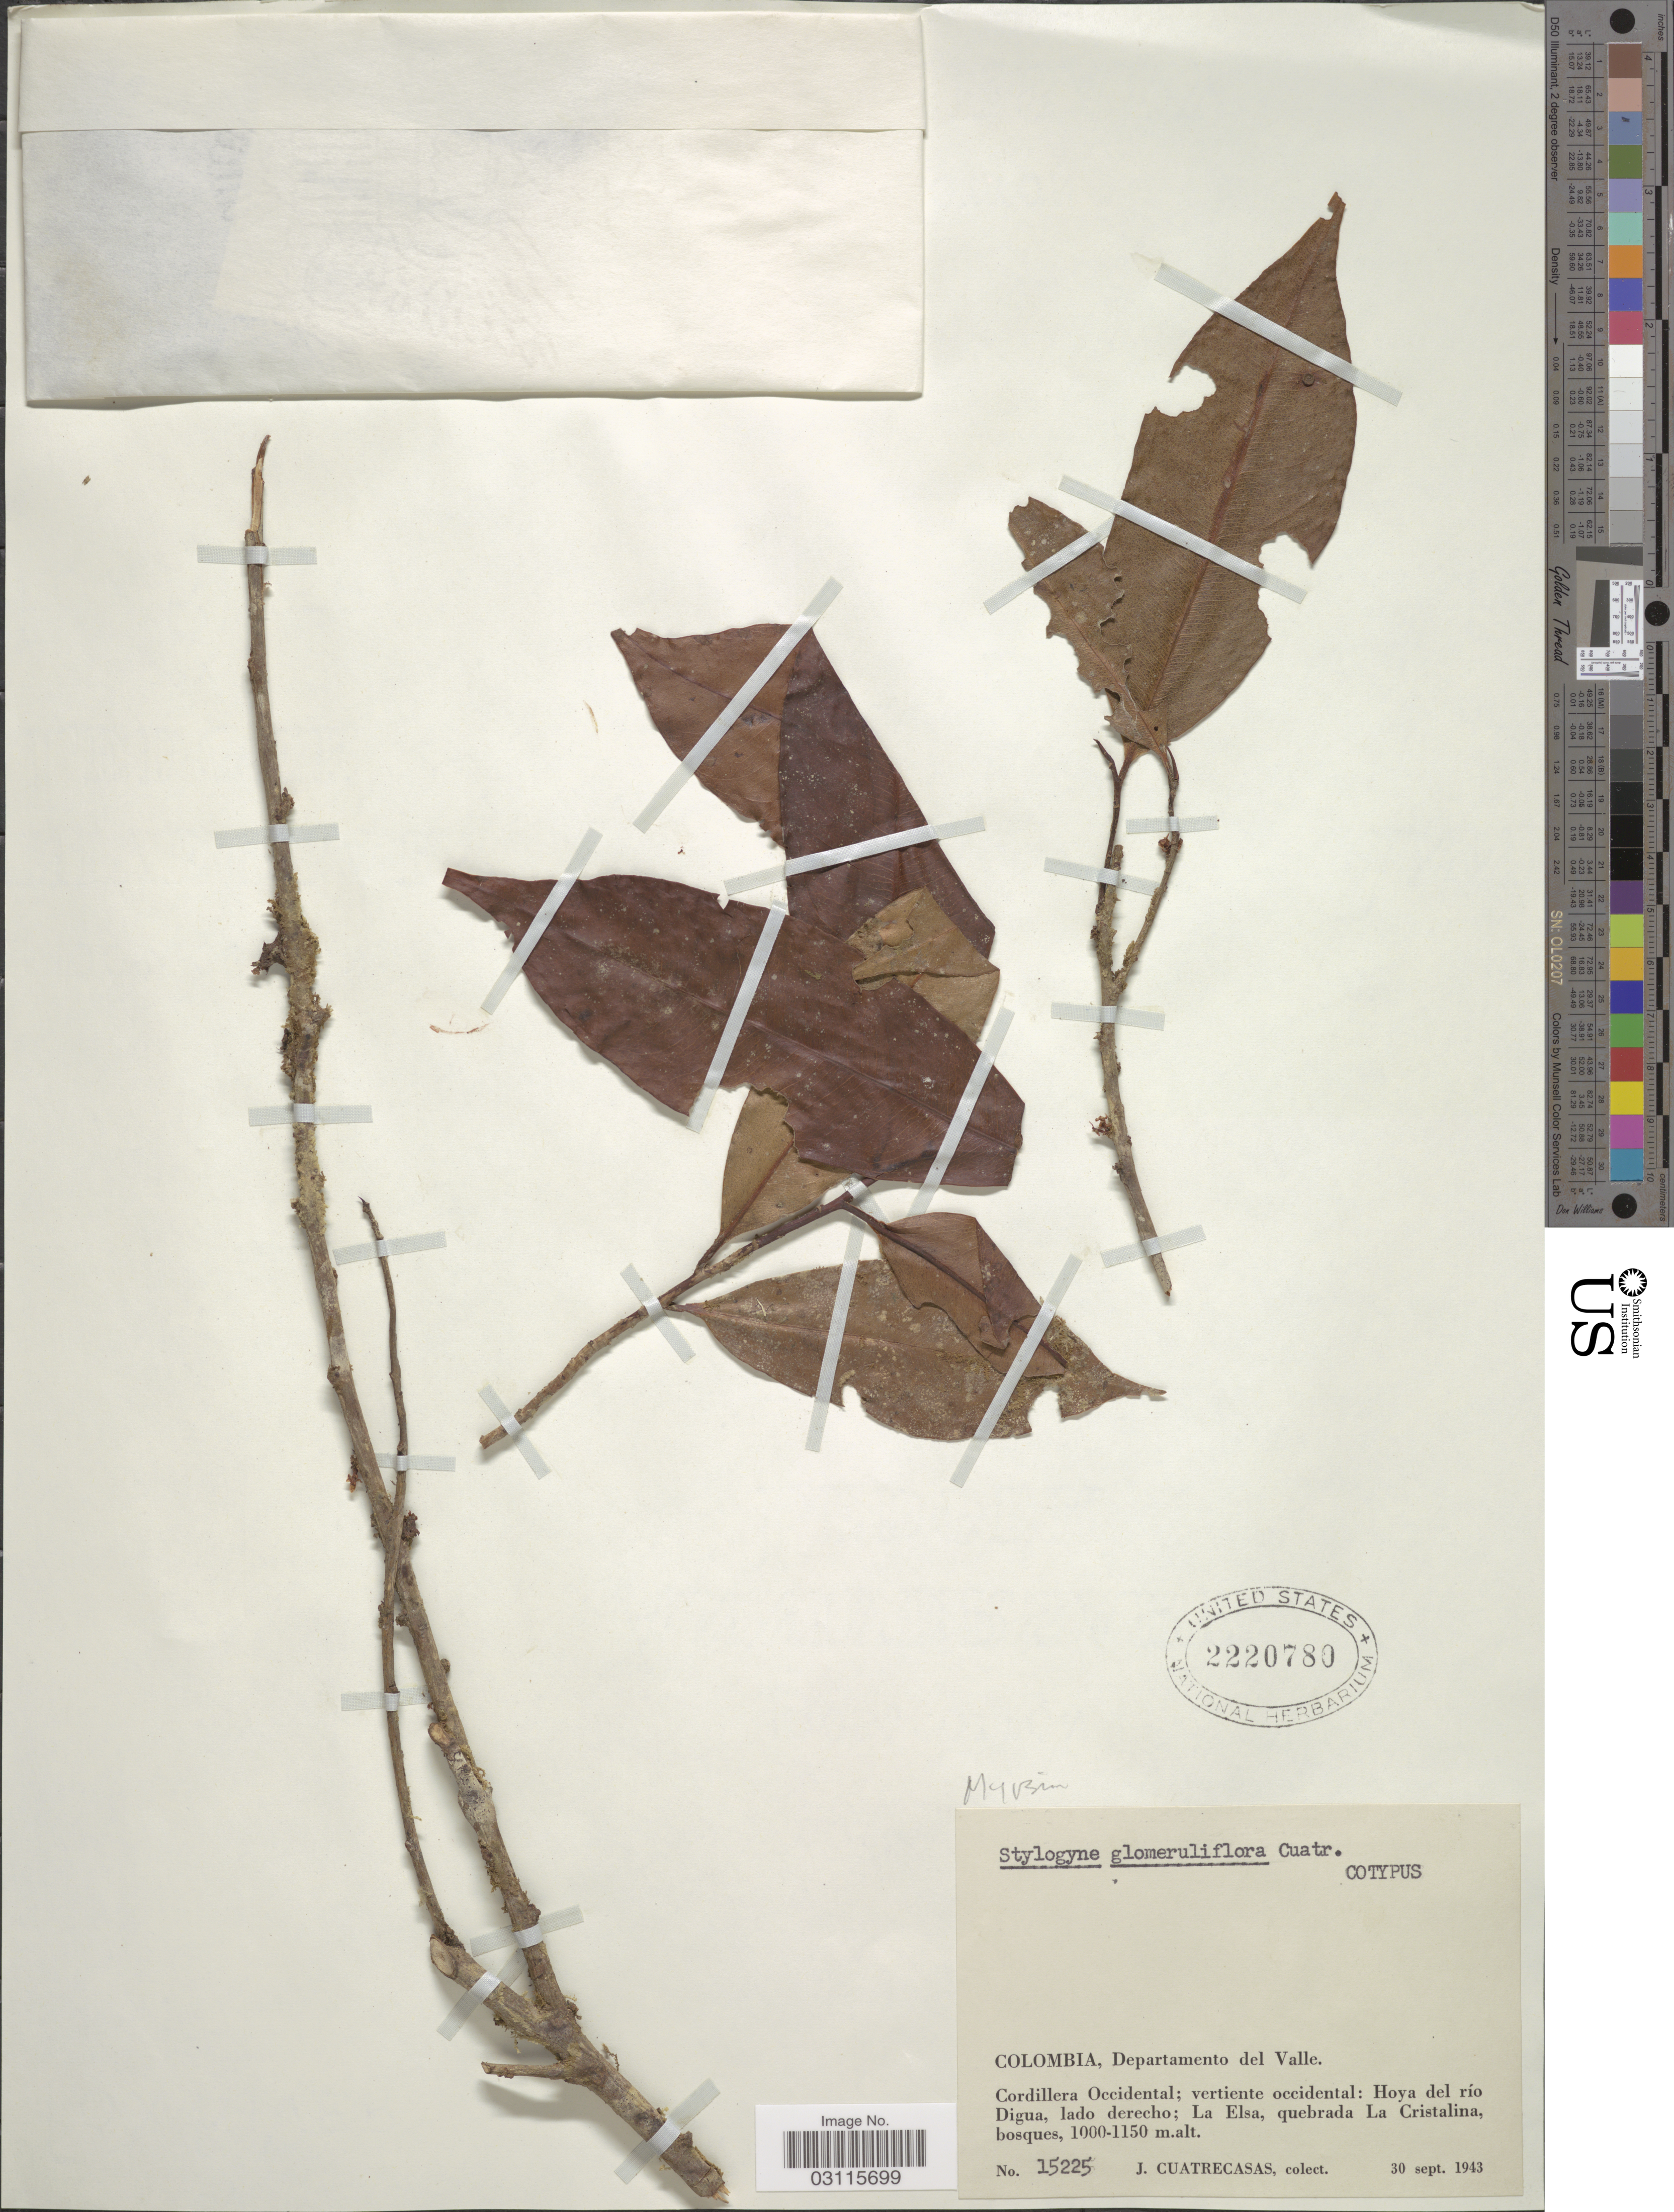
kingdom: Plantae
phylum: Tracheophyta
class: Magnoliopsida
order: Ericales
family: Primulaceae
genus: Stylogyne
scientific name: Stylogyne glomeruliflora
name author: Cuatrec.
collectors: J. Cuatrecasas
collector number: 15225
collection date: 1943-09-30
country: Colombia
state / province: Valle del Cauca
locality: Departamento del Valle. Cordillera Occidental: vertiente occidental: Hoya del río Digua, lado derecho; La Elsa, quebrada La Cristalina.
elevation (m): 1000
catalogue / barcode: US 2220780